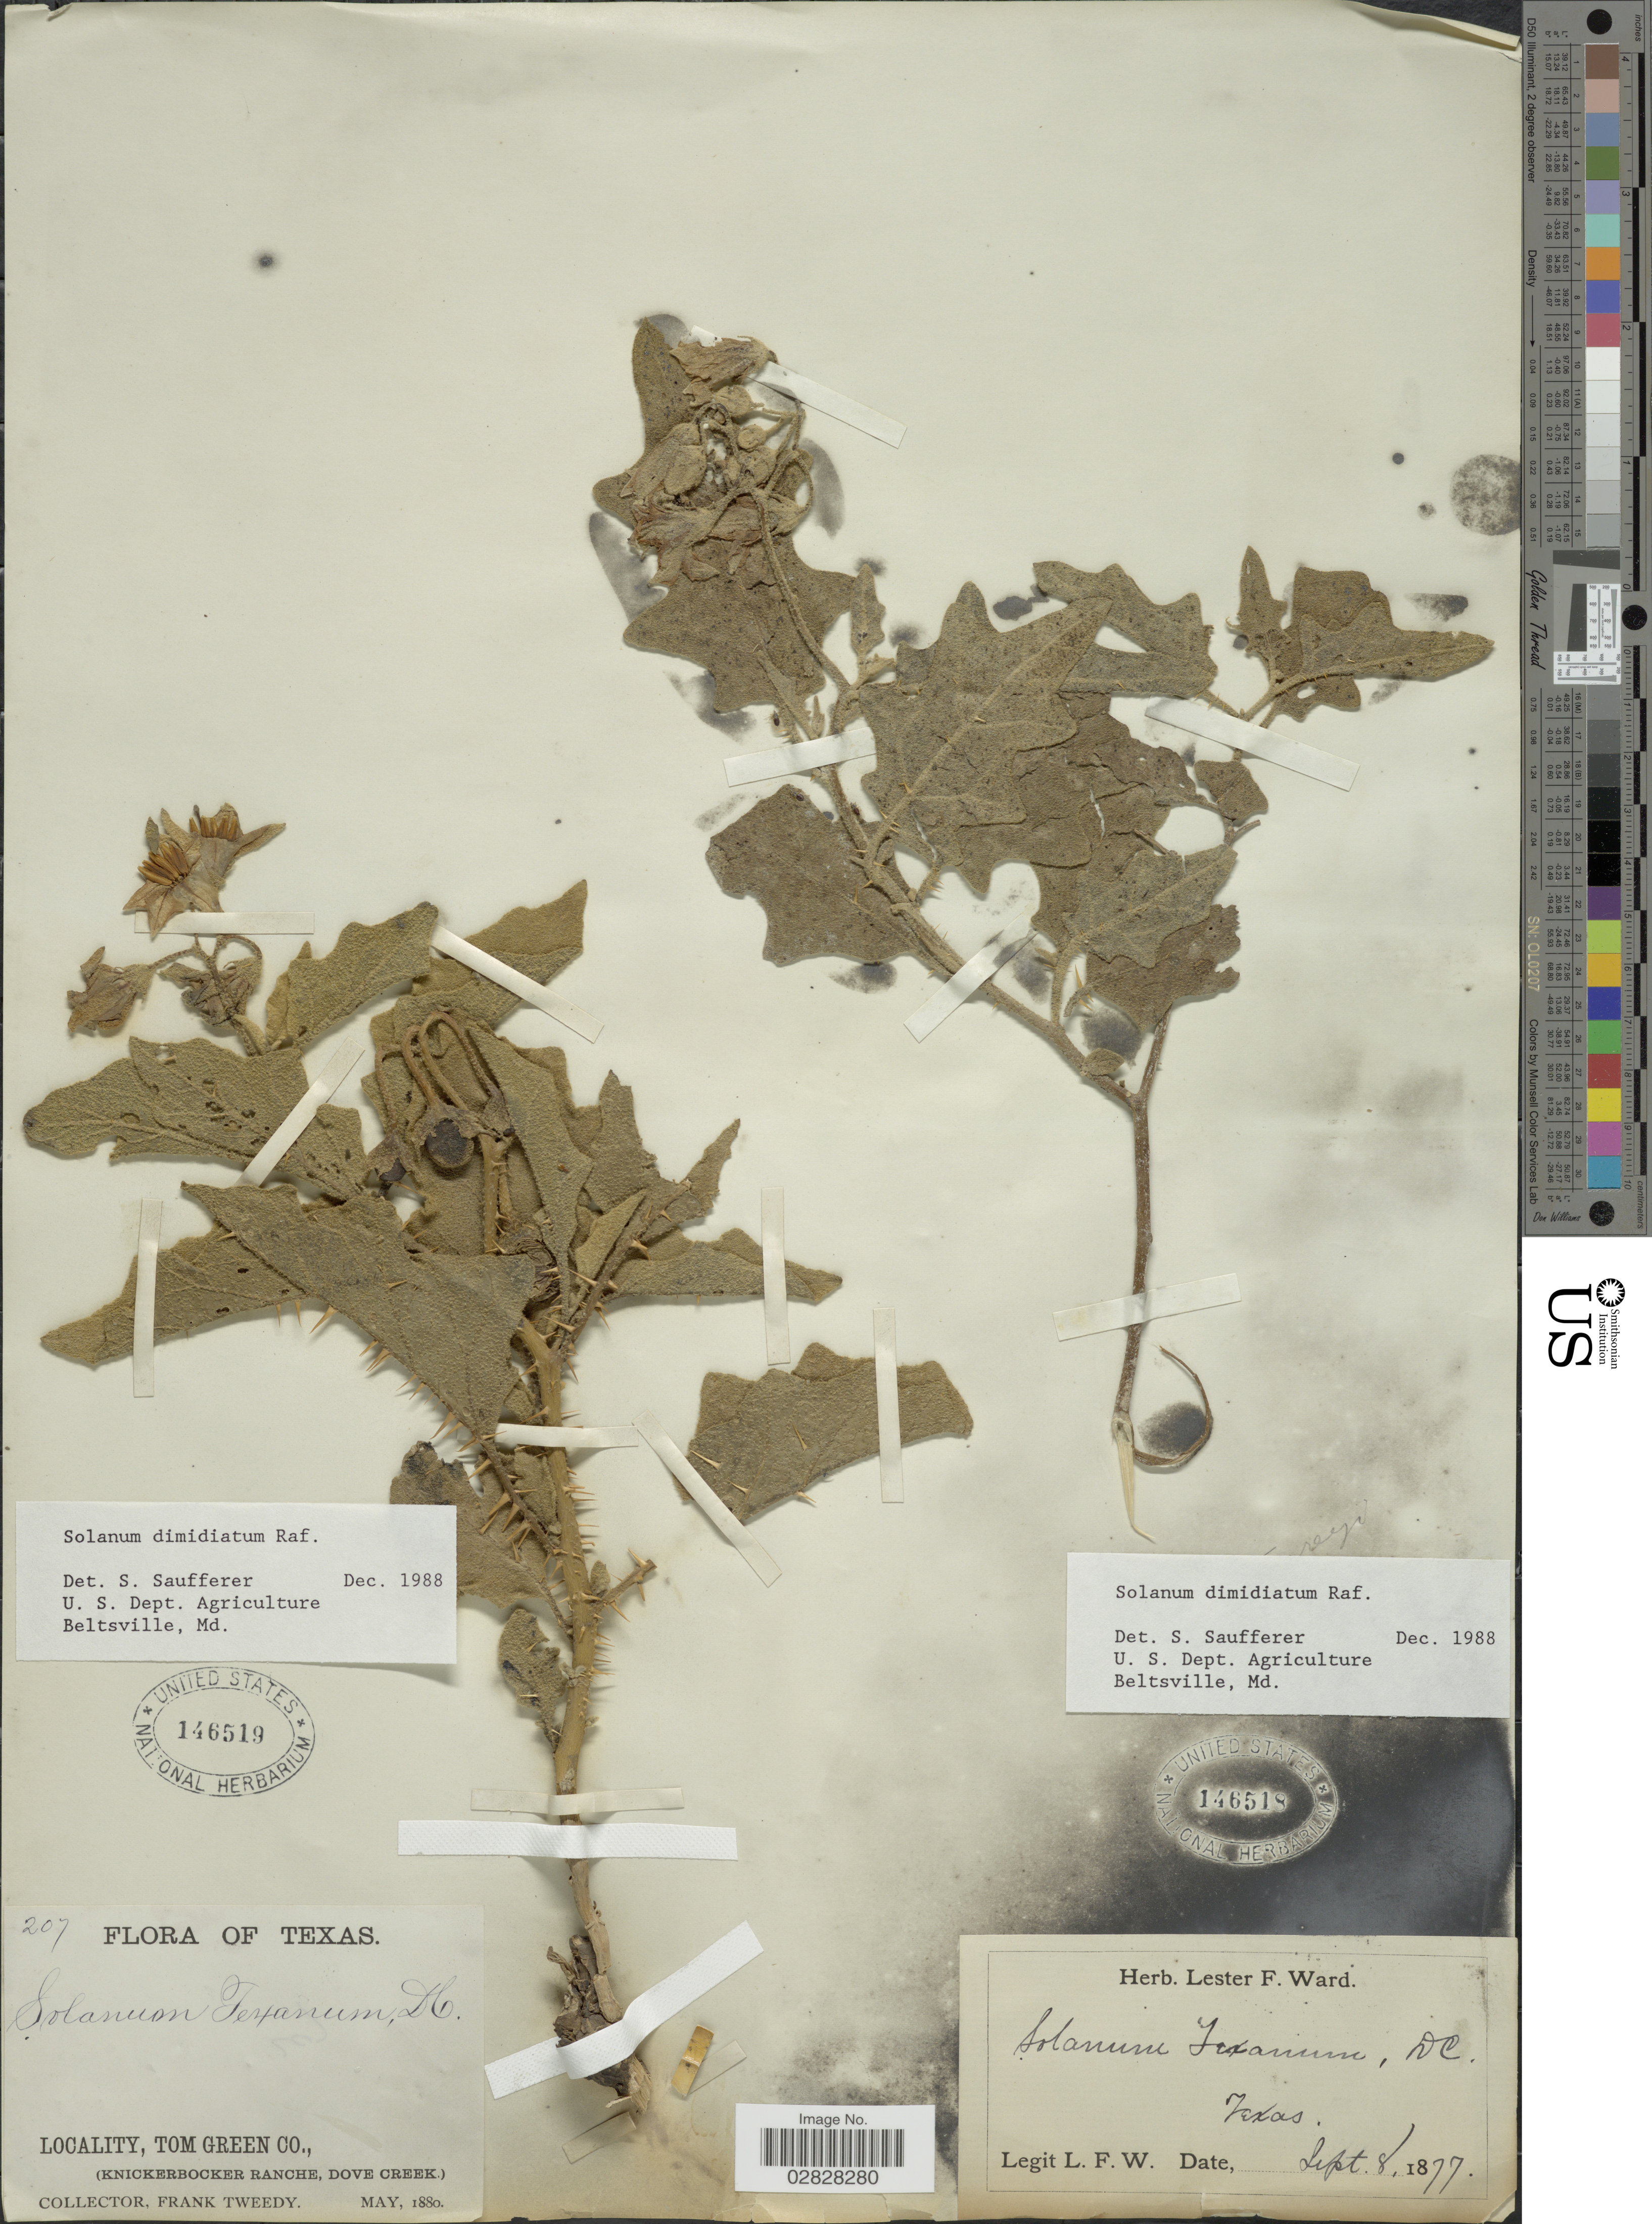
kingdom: Plantae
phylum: Tracheophyta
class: Magnoliopsida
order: Solanales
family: Solanaceae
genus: Solanum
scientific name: Solanum dimidiatum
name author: Raf.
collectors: L. F. Ward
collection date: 1877-09-08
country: United States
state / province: Texas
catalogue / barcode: US 146518